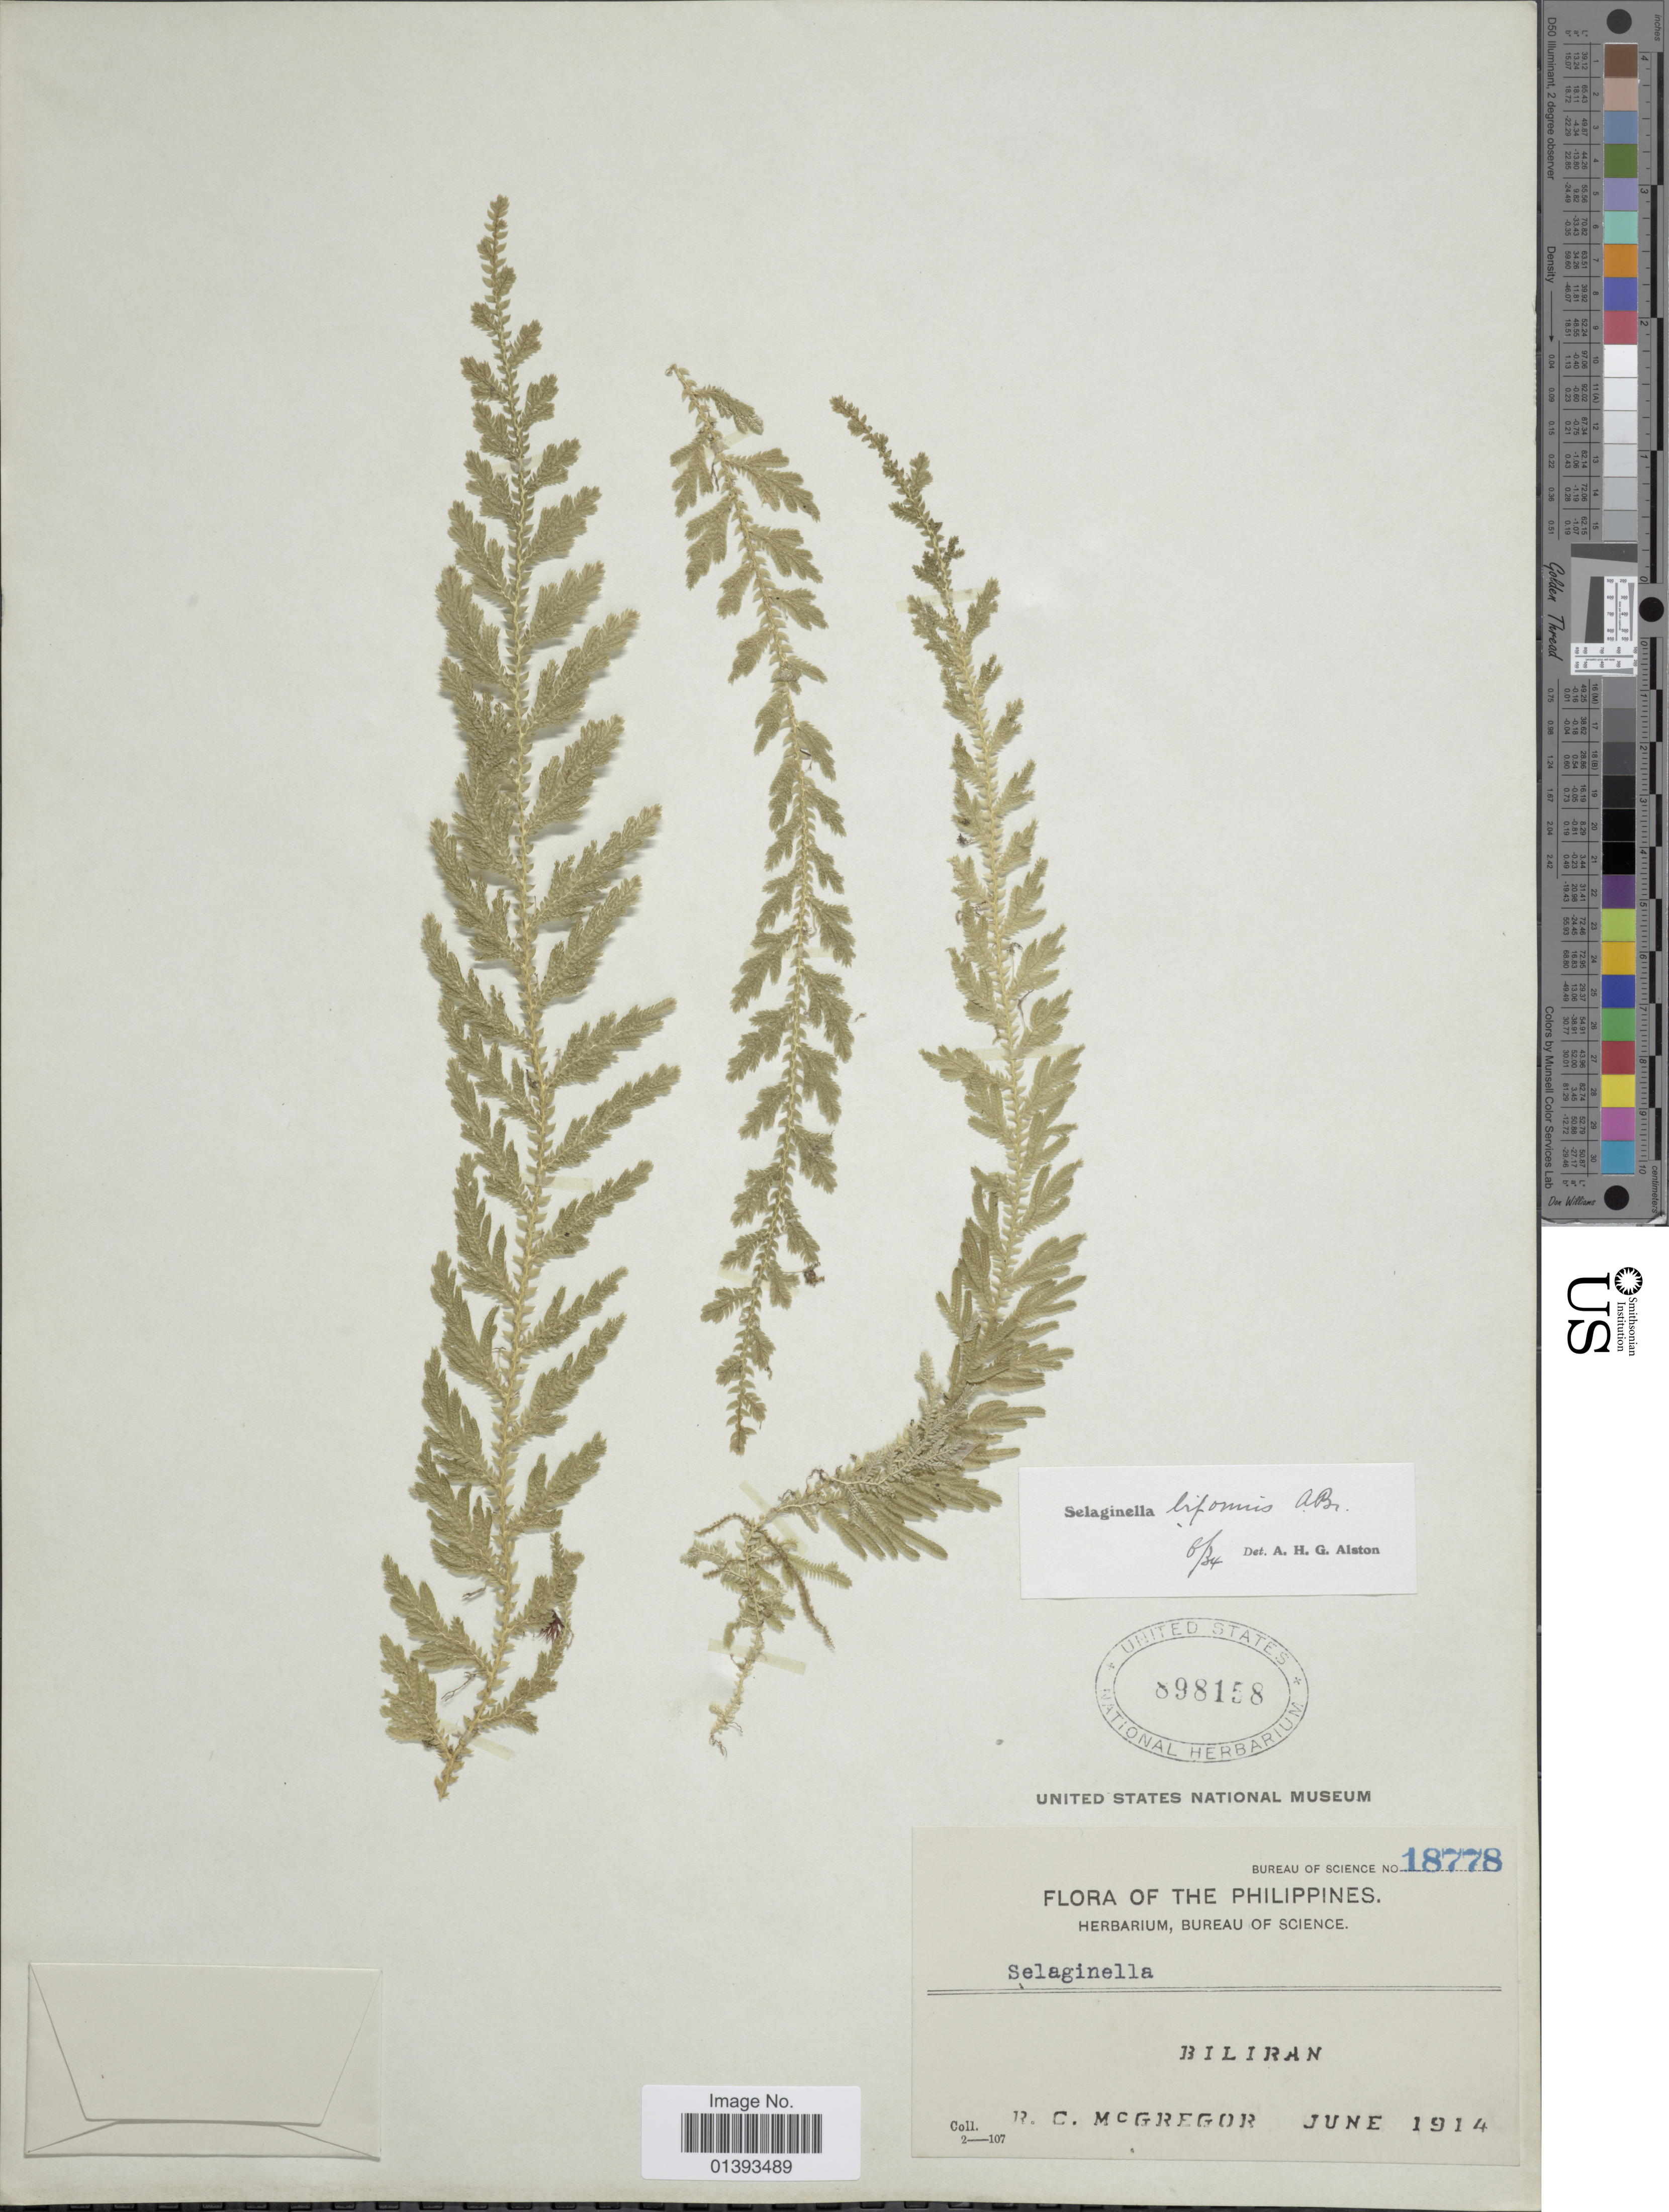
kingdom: Plantae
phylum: Tracheophyta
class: Lycopodiopsida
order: Selaginellales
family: Selaginellaceae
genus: Selaginella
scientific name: Selaginella biformis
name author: A. Braun ex Kuhn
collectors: R. C. McGregor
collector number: Bureau of Science 18778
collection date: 1914-06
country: Philippines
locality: Biliran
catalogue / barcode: US 898158